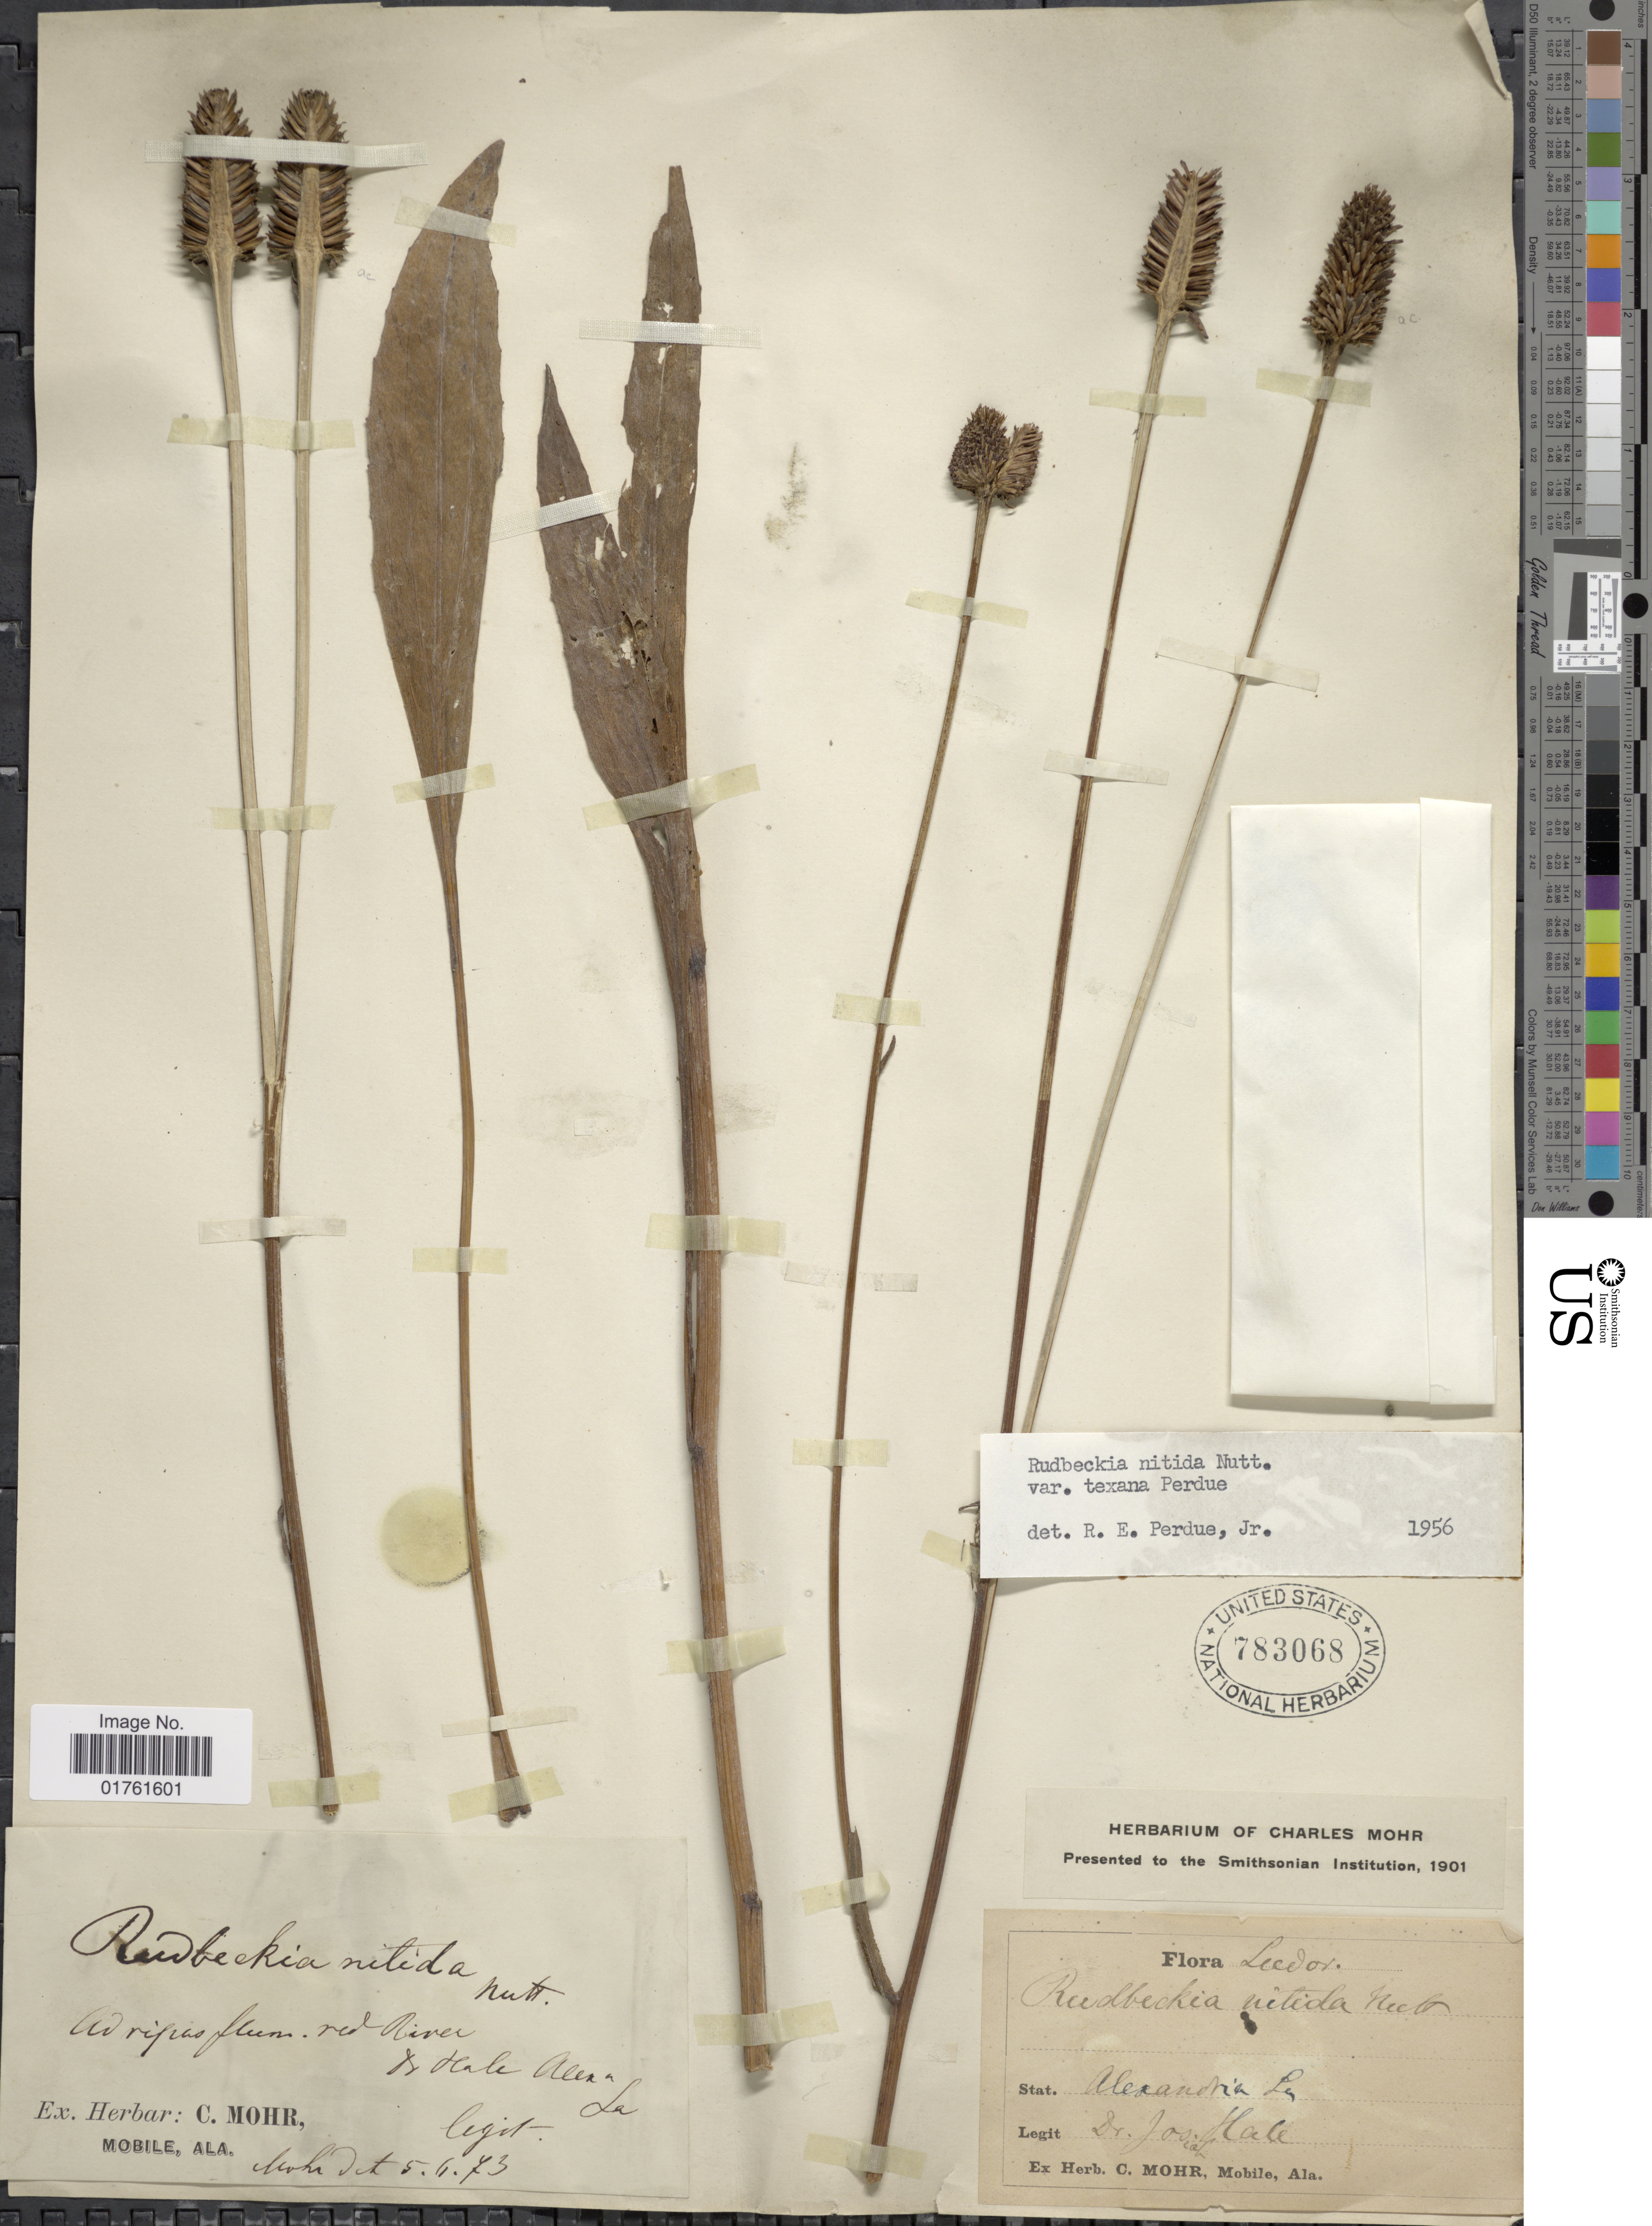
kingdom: Plantae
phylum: Tracheophyta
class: Magnoliopsida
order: Asterales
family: Asteraceae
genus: Rudbeckia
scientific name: Rudbeckia nitida var. texana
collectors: J. Hale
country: United States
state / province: Louisiana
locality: Ludov, Alexadria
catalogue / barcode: US 783068